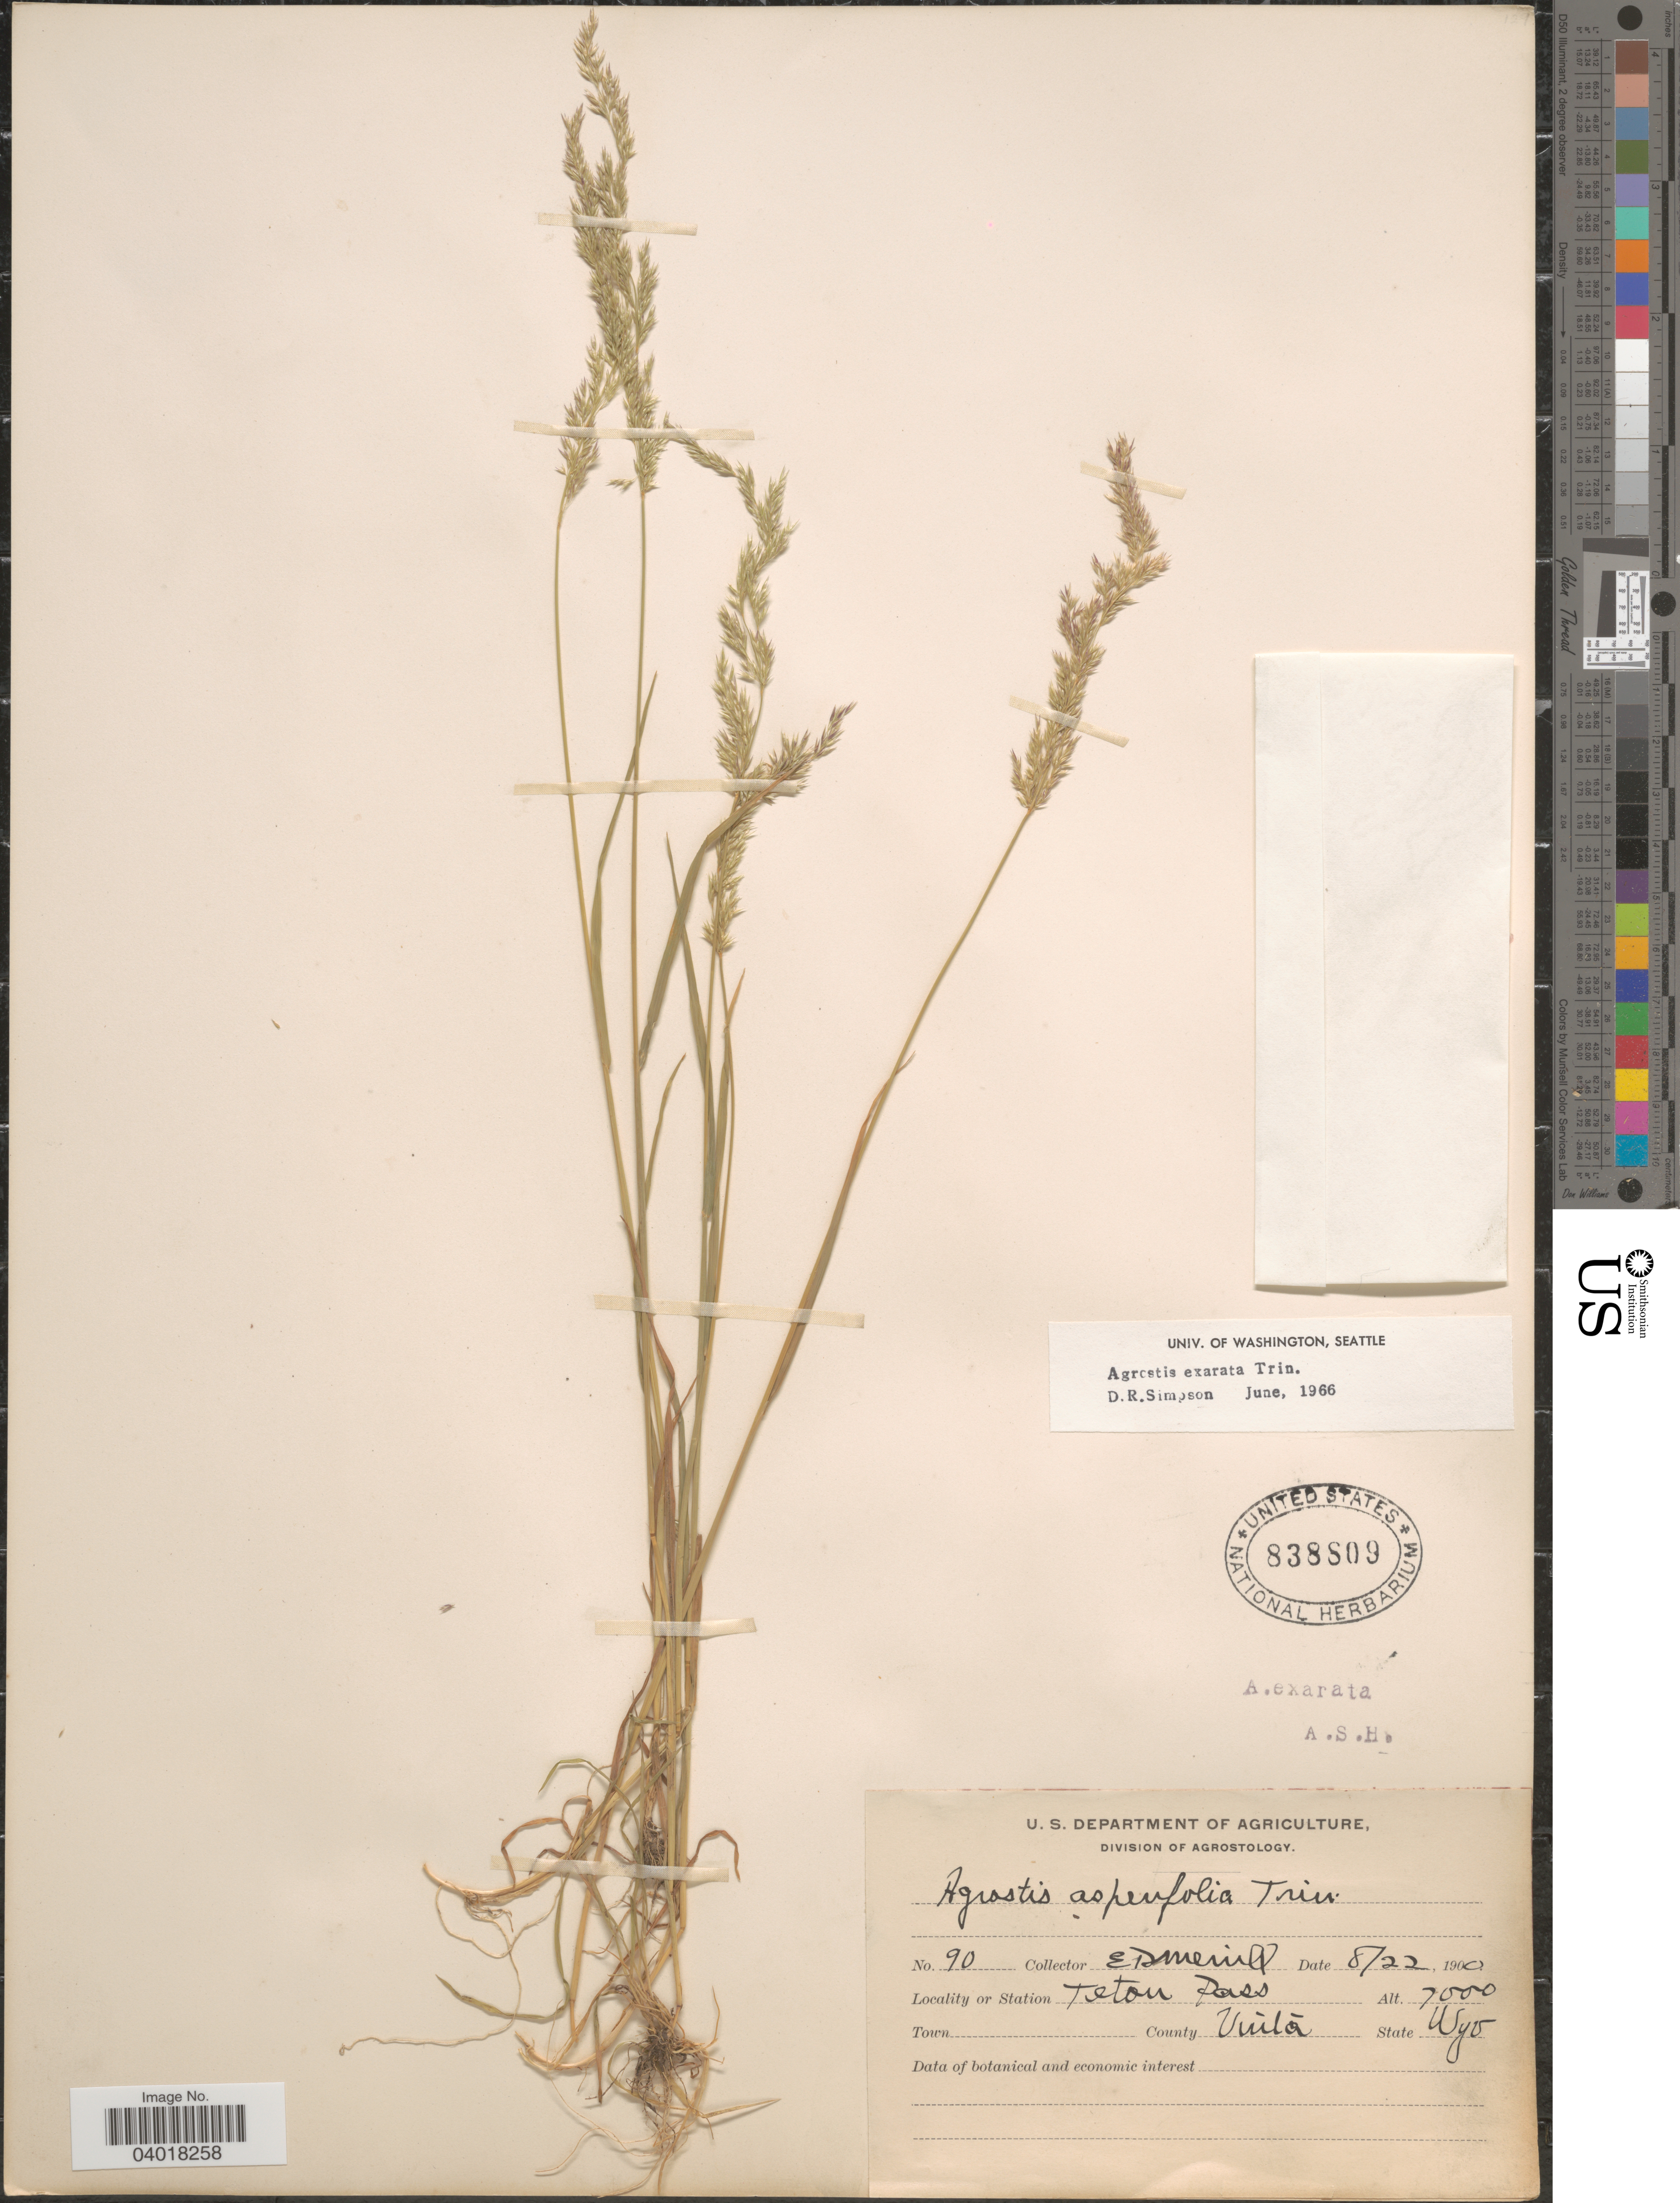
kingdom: Plantae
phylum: Tracheophyta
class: Liliopsida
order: Poales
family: Poaceae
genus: Agrostis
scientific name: Agrostis exarata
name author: Trin.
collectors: E. D. Merrill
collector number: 90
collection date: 1900-08-22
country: United States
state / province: Wyoming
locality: Station Teton Pass. County Uinta.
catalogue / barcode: US 838809